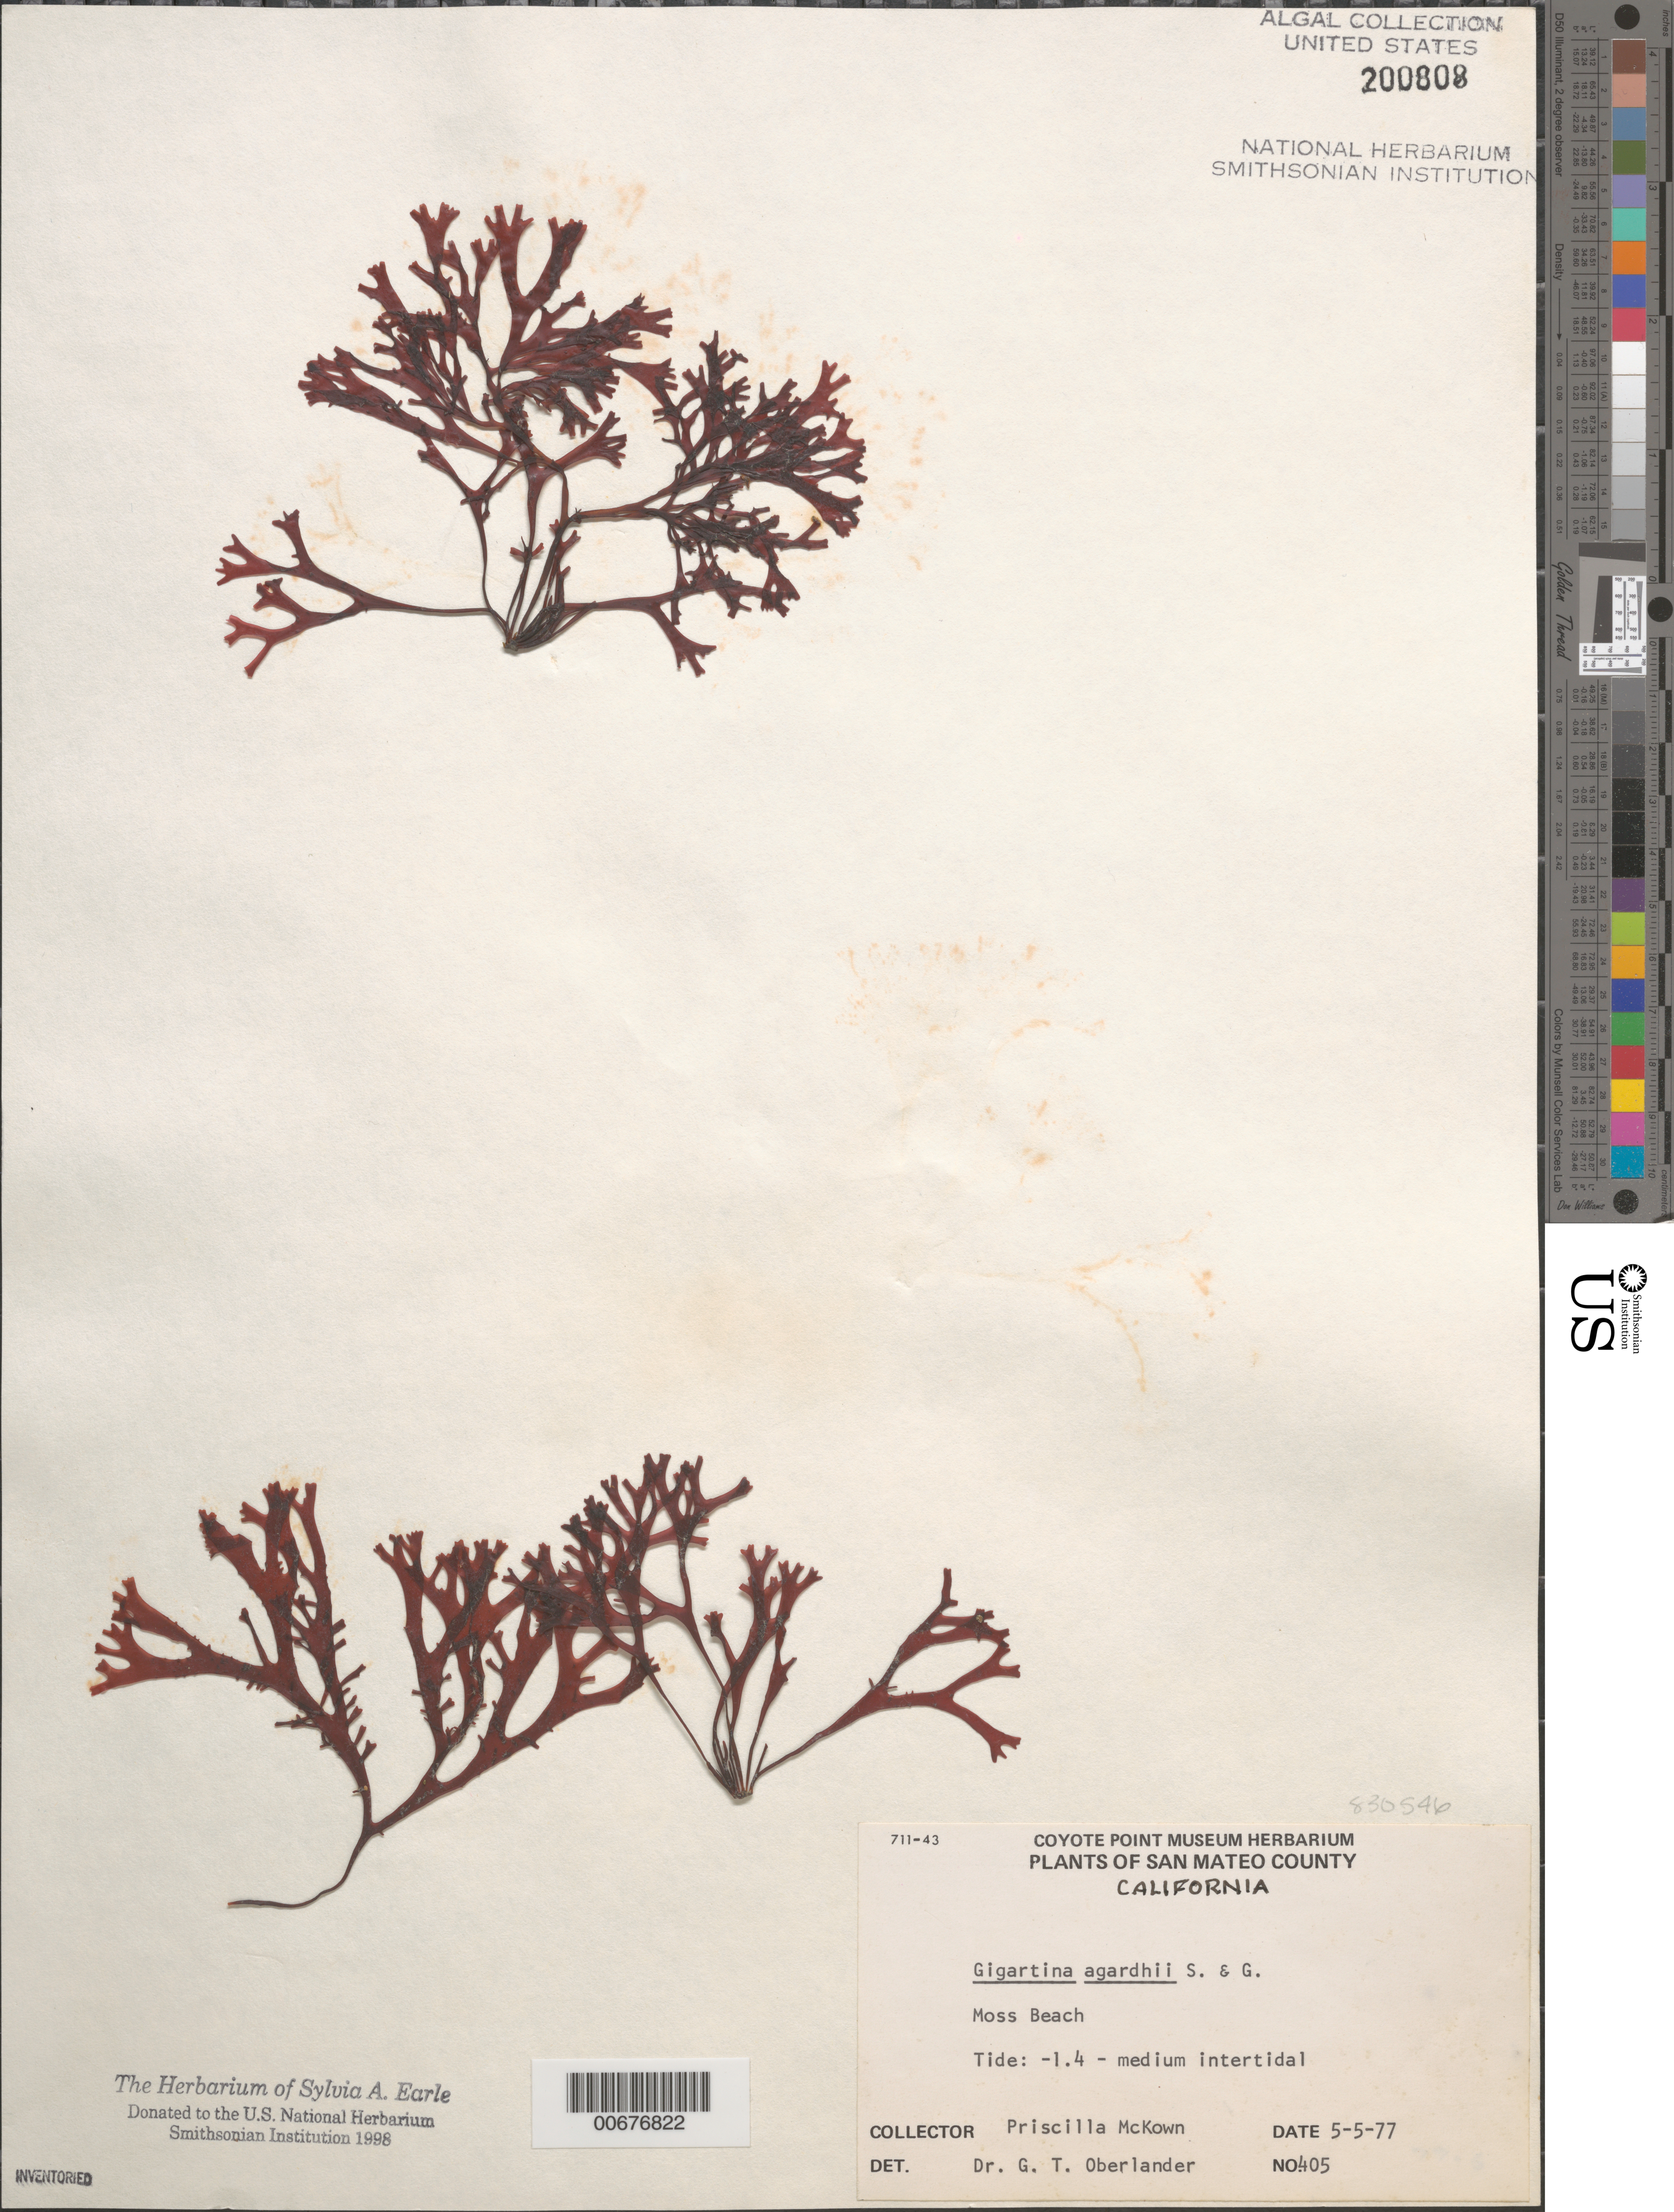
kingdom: Plantae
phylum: Rhodophyta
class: Florideophyceae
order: Gigartinales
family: Phyllophoraceae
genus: Mastocarpus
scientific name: Mastocarpus agardhii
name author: (Setchell & N.L. Gardner) S.C. Lindstrom et al.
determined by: Algae name updating Project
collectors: P. McKown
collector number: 405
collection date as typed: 05 May 1977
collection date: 1977-05-05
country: United States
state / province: California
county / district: San Mateo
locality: Moss Beach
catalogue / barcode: US 200808